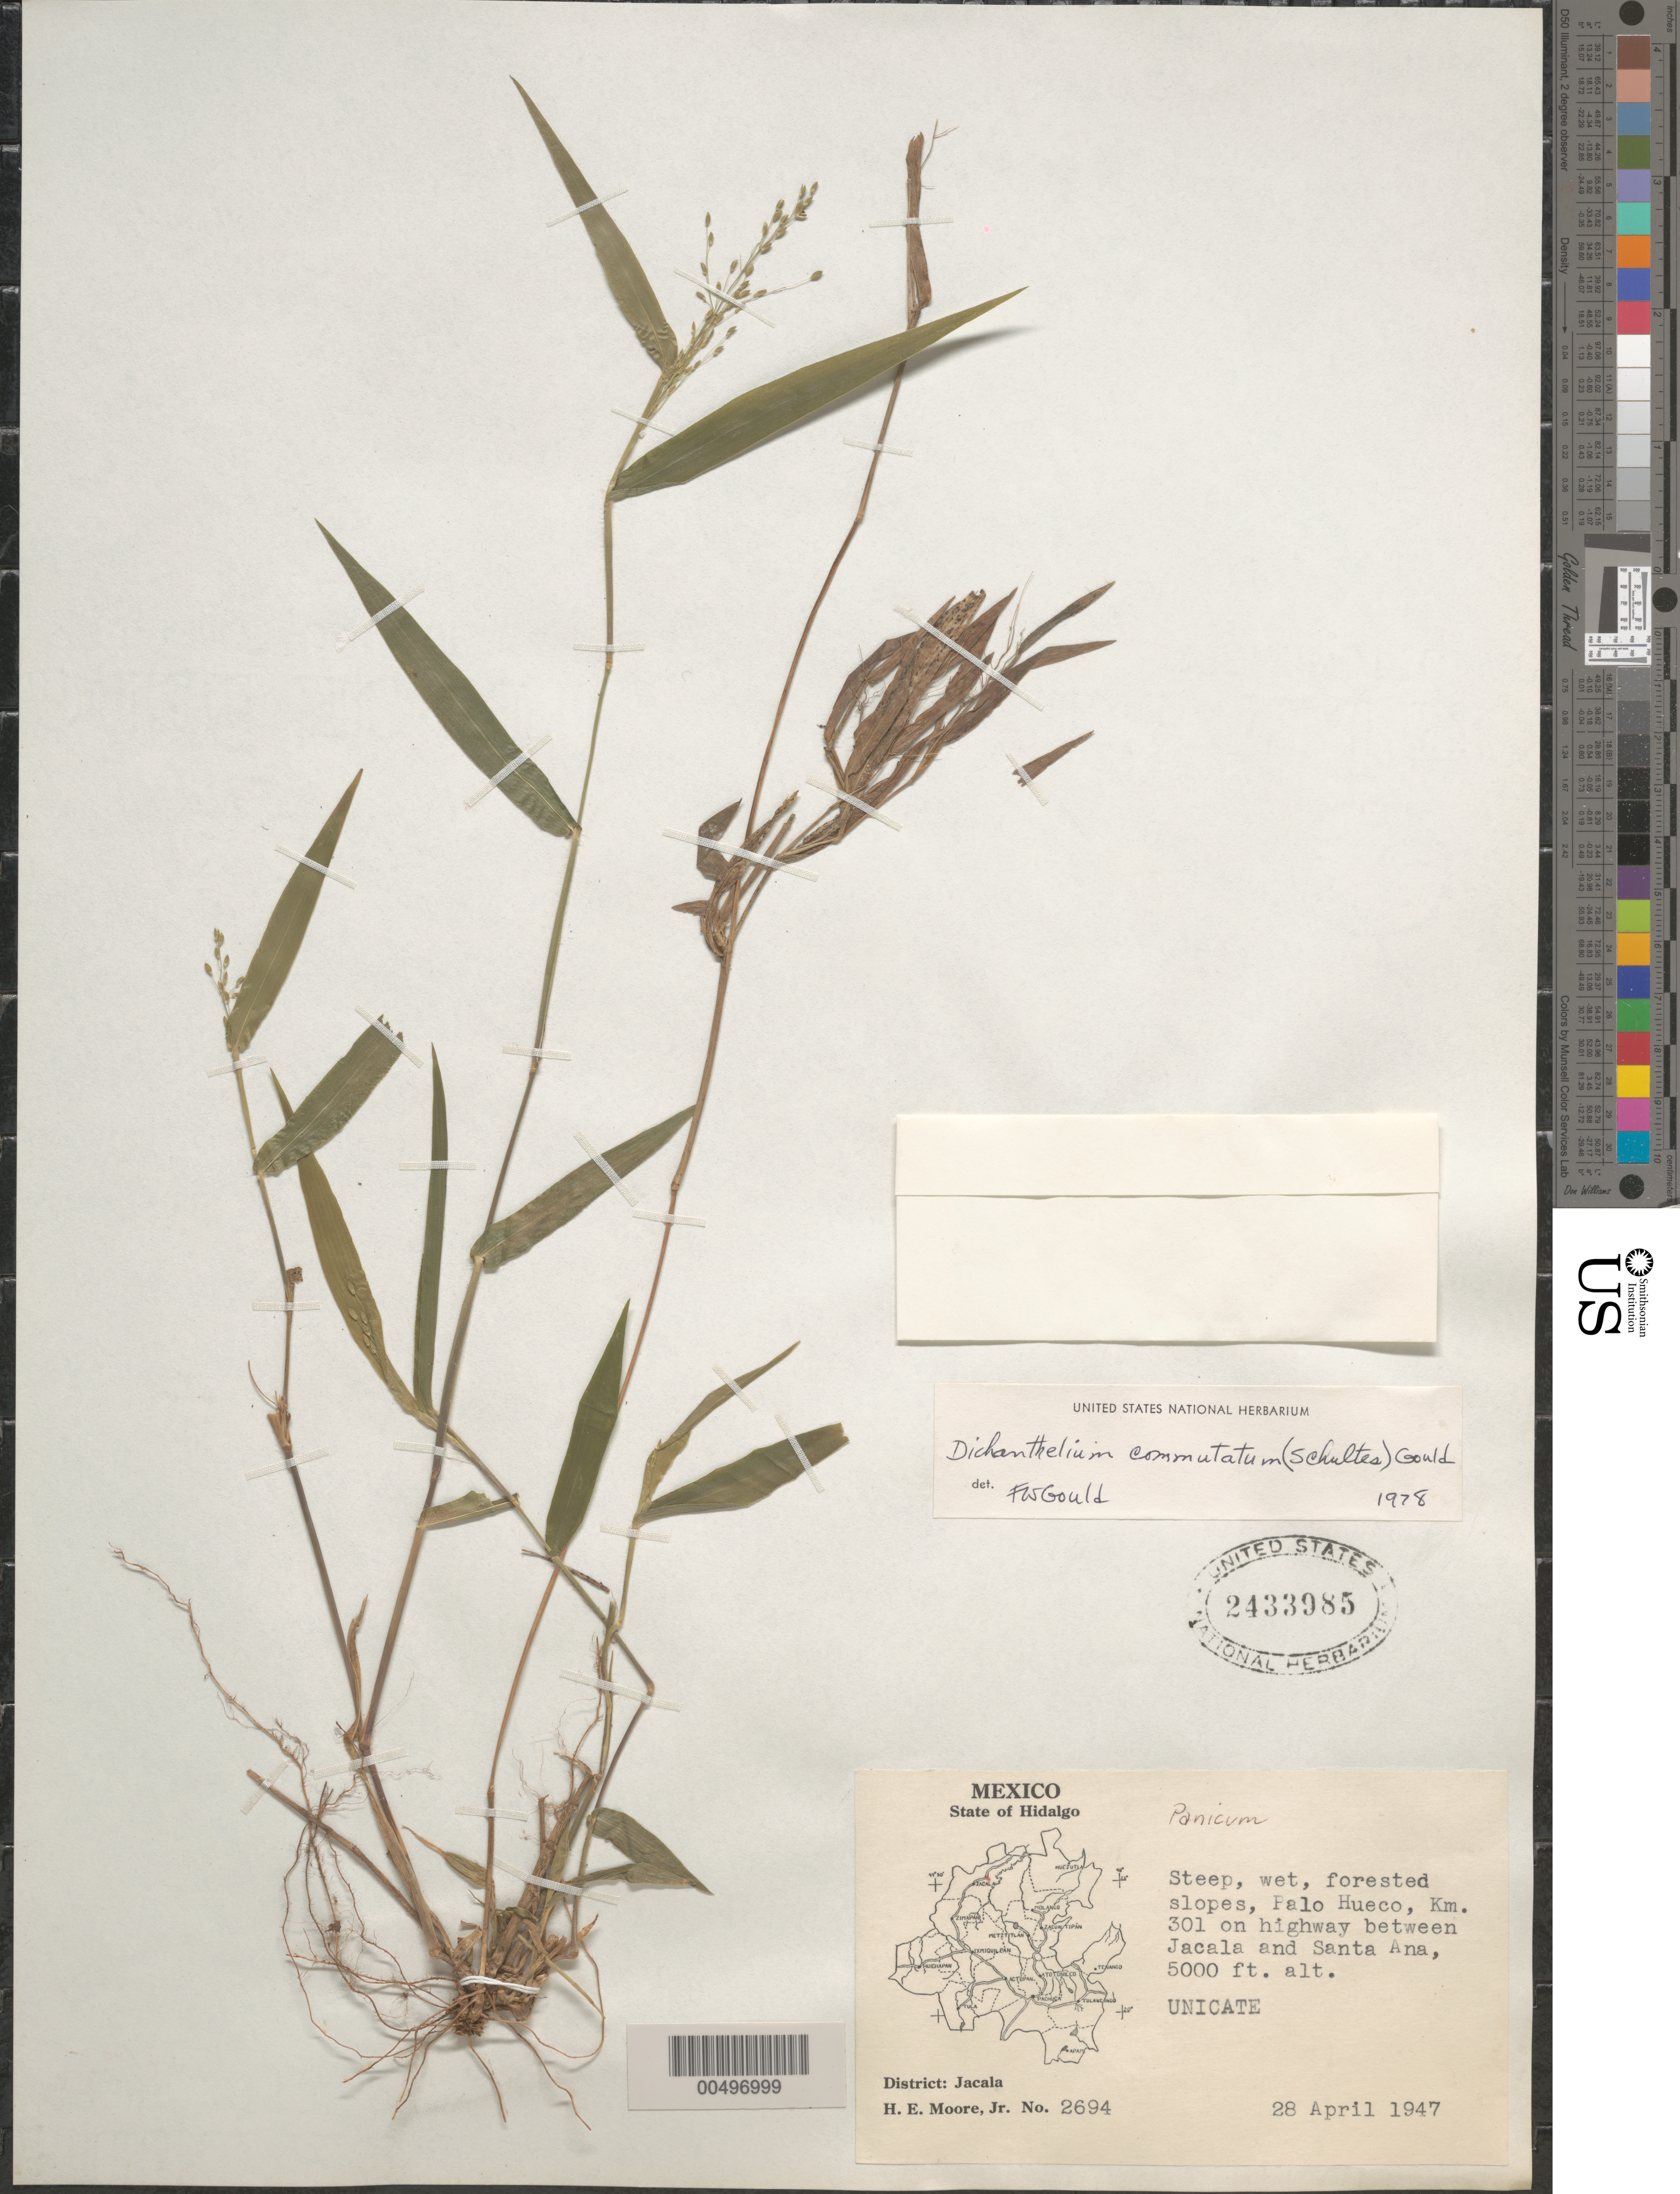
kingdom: Plantae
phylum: Tracheophyta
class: Liliopsida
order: Poales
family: Poaceae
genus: Dichanthelium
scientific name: Dichanthelium commutatum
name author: (Schult.) Gould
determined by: Gould, F. W.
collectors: H. E. Moore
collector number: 2694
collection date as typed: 28 Apr 1947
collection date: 1947-04-28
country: Mexico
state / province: Hidalgo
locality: Palo Hueco, km 301 on hwy betwwen Jacala & Santa Ana, Dist: Jacala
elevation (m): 1524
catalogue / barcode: US 2433985